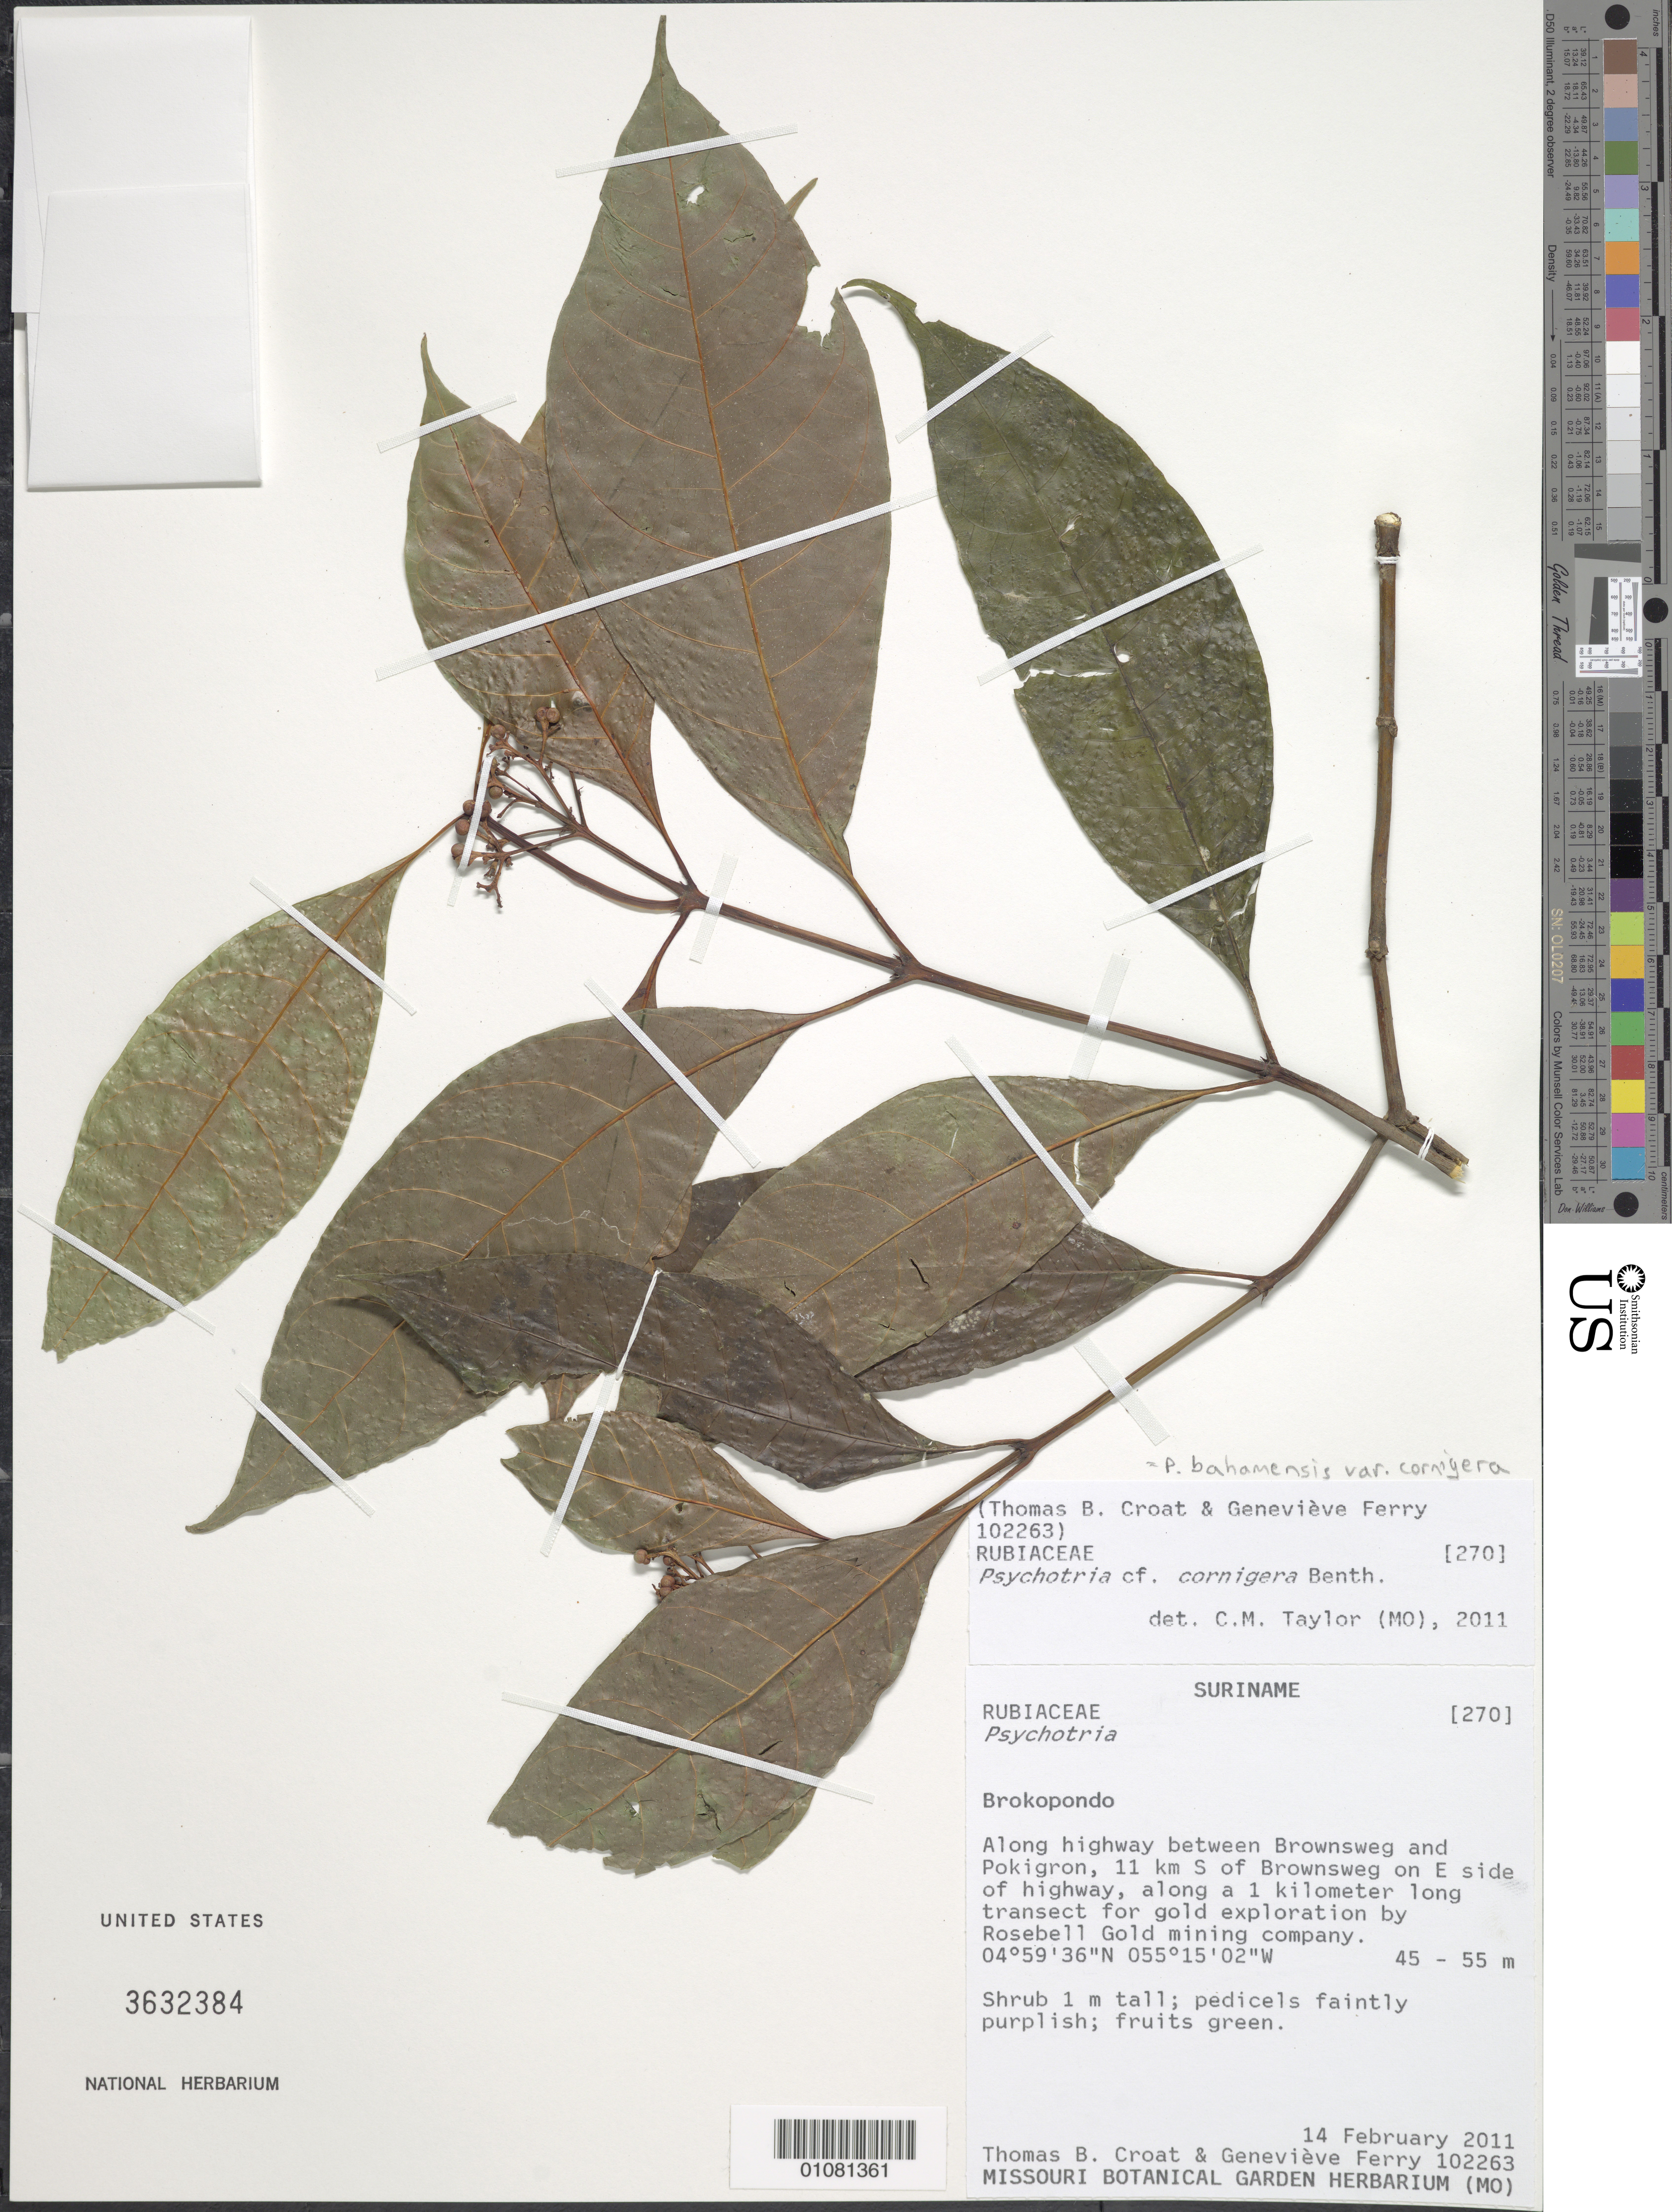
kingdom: Plantae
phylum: Tracheophyta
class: Magnoliopsida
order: Gentianales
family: Rubiaceae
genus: Palicourea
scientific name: Palicourea didymocarpos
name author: (A. Rich. ex DC.) Delprete & J.H. Kirkbr.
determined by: Kirkbride, J. H., Jr.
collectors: T. B. Croat & G. Ferry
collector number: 102263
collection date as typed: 14-Feb-11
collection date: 1911-02-14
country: Suriname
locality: Brownsweg to Pokigron, along highway, 11km S of Brownsweg on E side of highway, along a 1km long transect for gold exploration by Rosbell Gold mining company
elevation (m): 45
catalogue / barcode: US 3632384